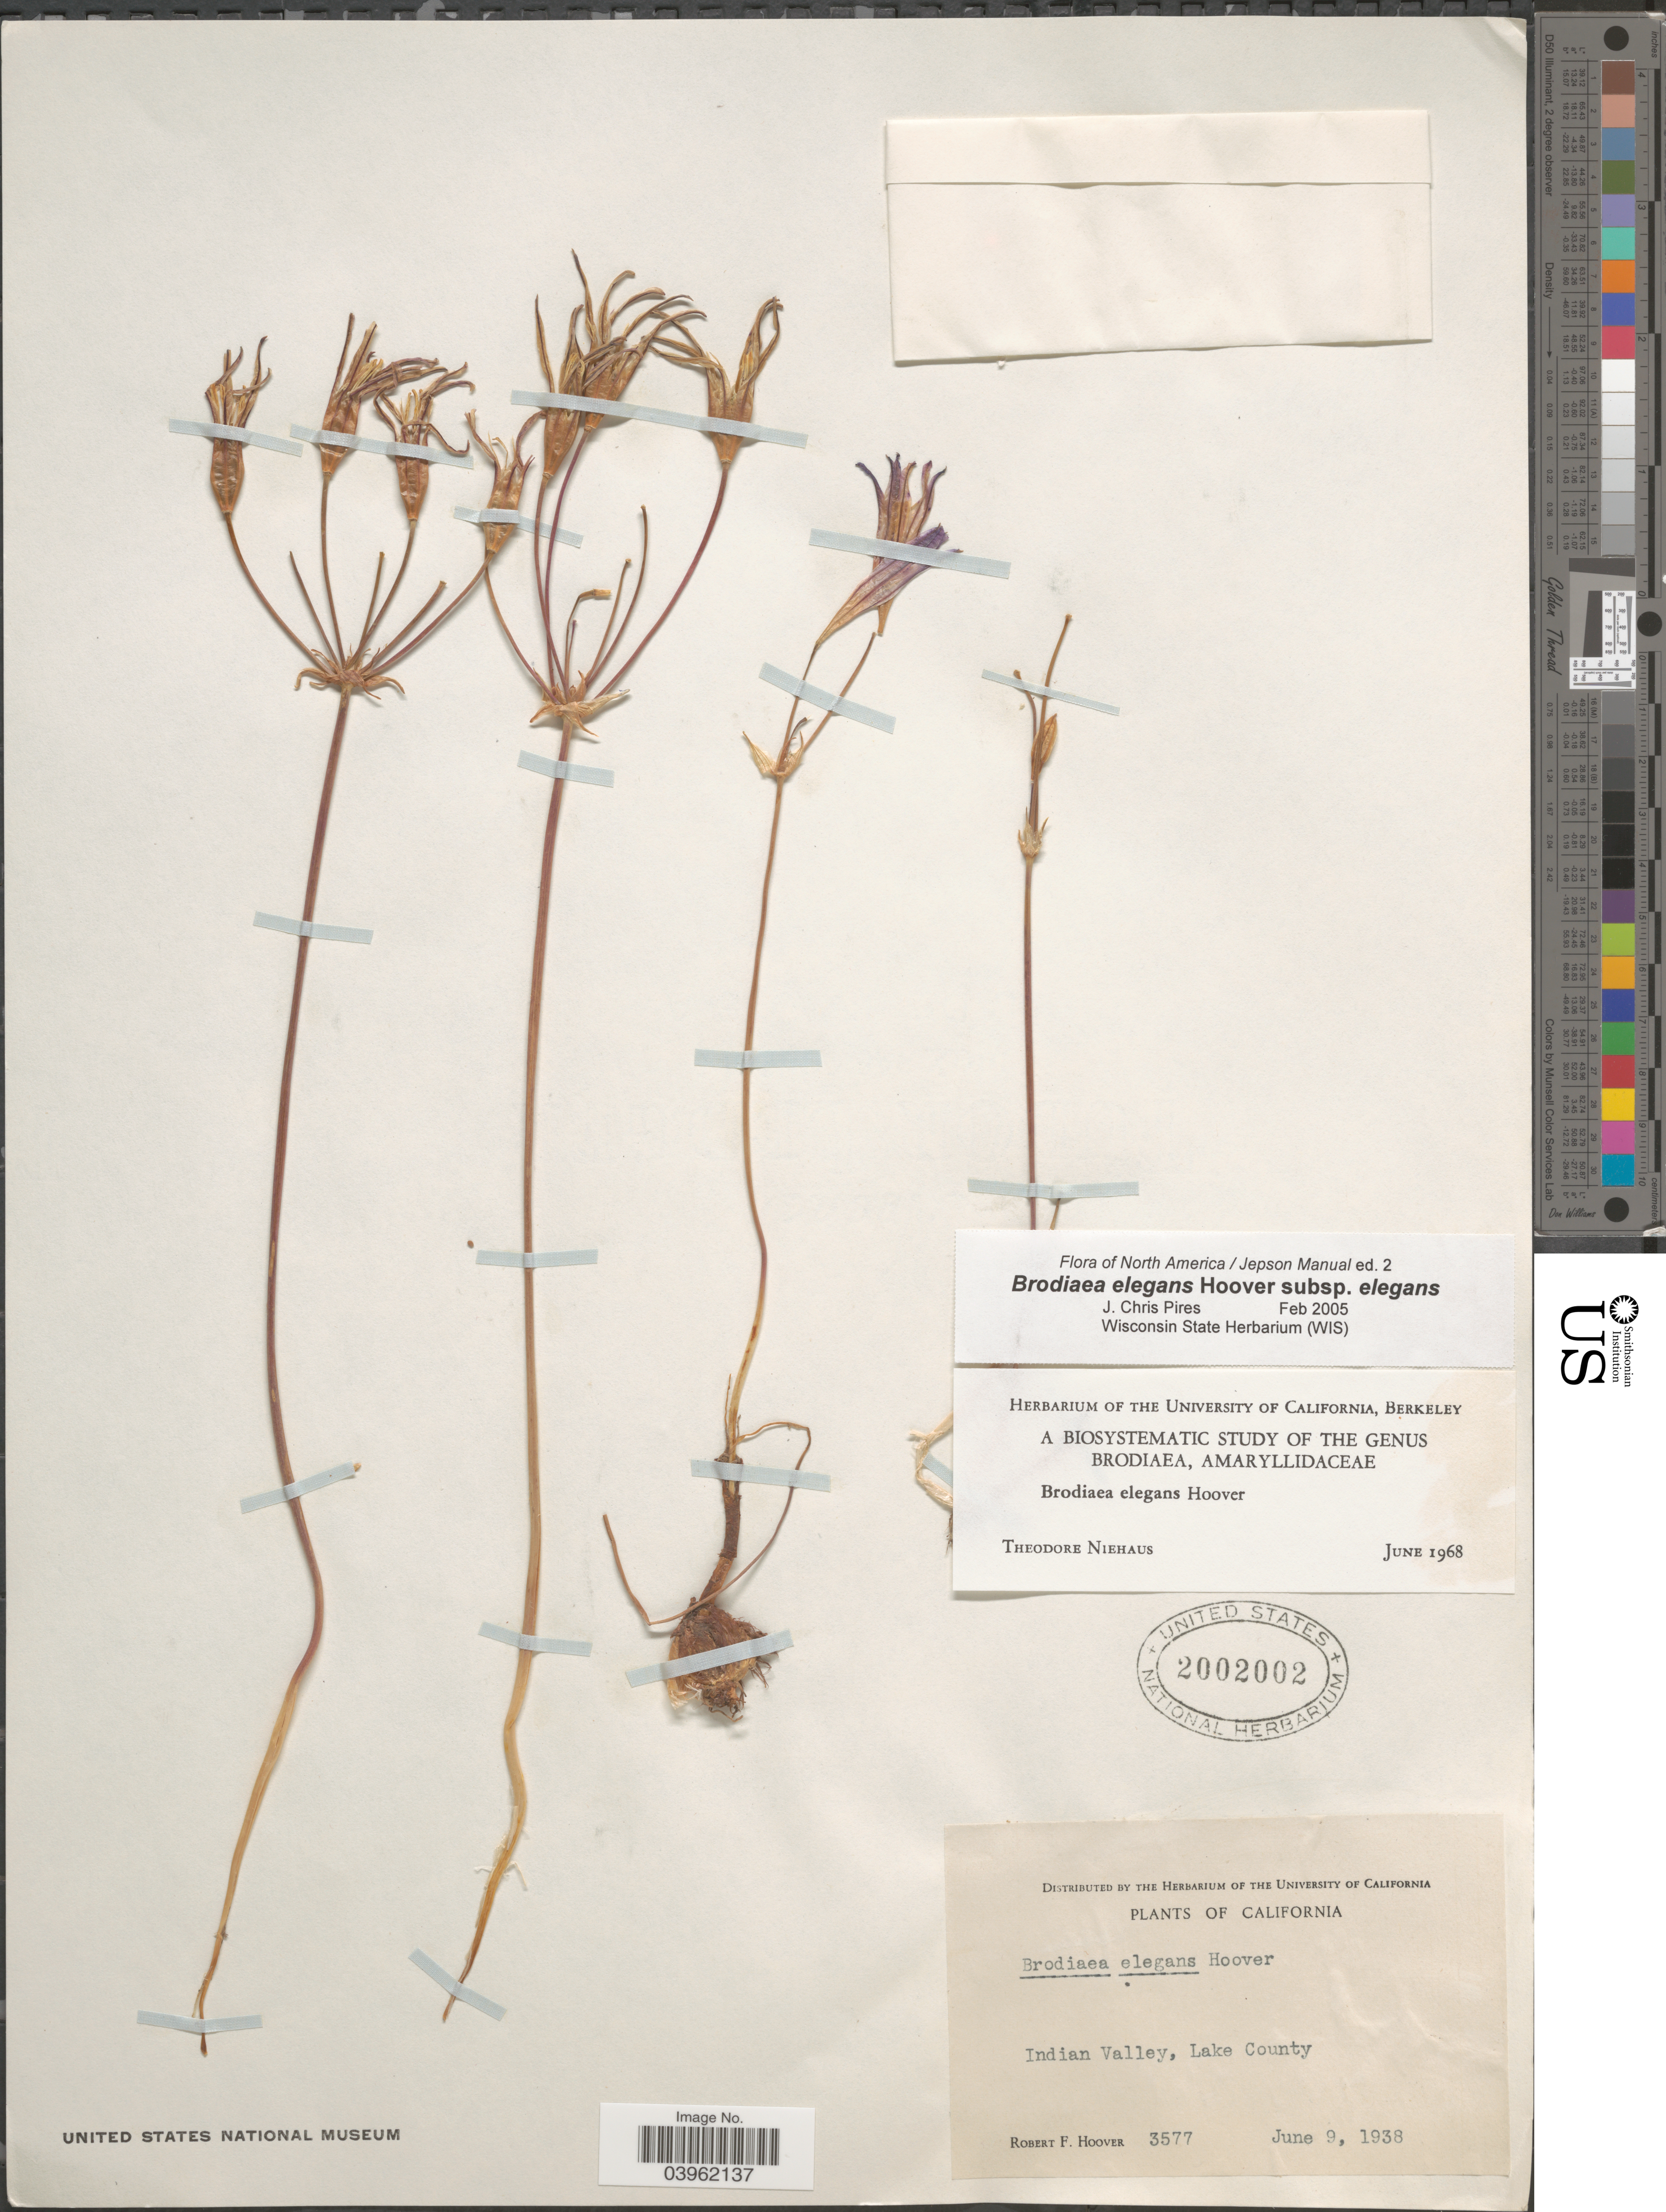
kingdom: Plantae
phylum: Tracheophyta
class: Liliopsida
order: Asparagales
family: Asparagaceae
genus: Brodiaea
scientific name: Brodiaea elegans subsp. elegans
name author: Hoover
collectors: R. F. Hoover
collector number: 3577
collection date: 1938-06-09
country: United States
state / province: California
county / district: Lake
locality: Indian Valley, Lake County.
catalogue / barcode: US 2002002